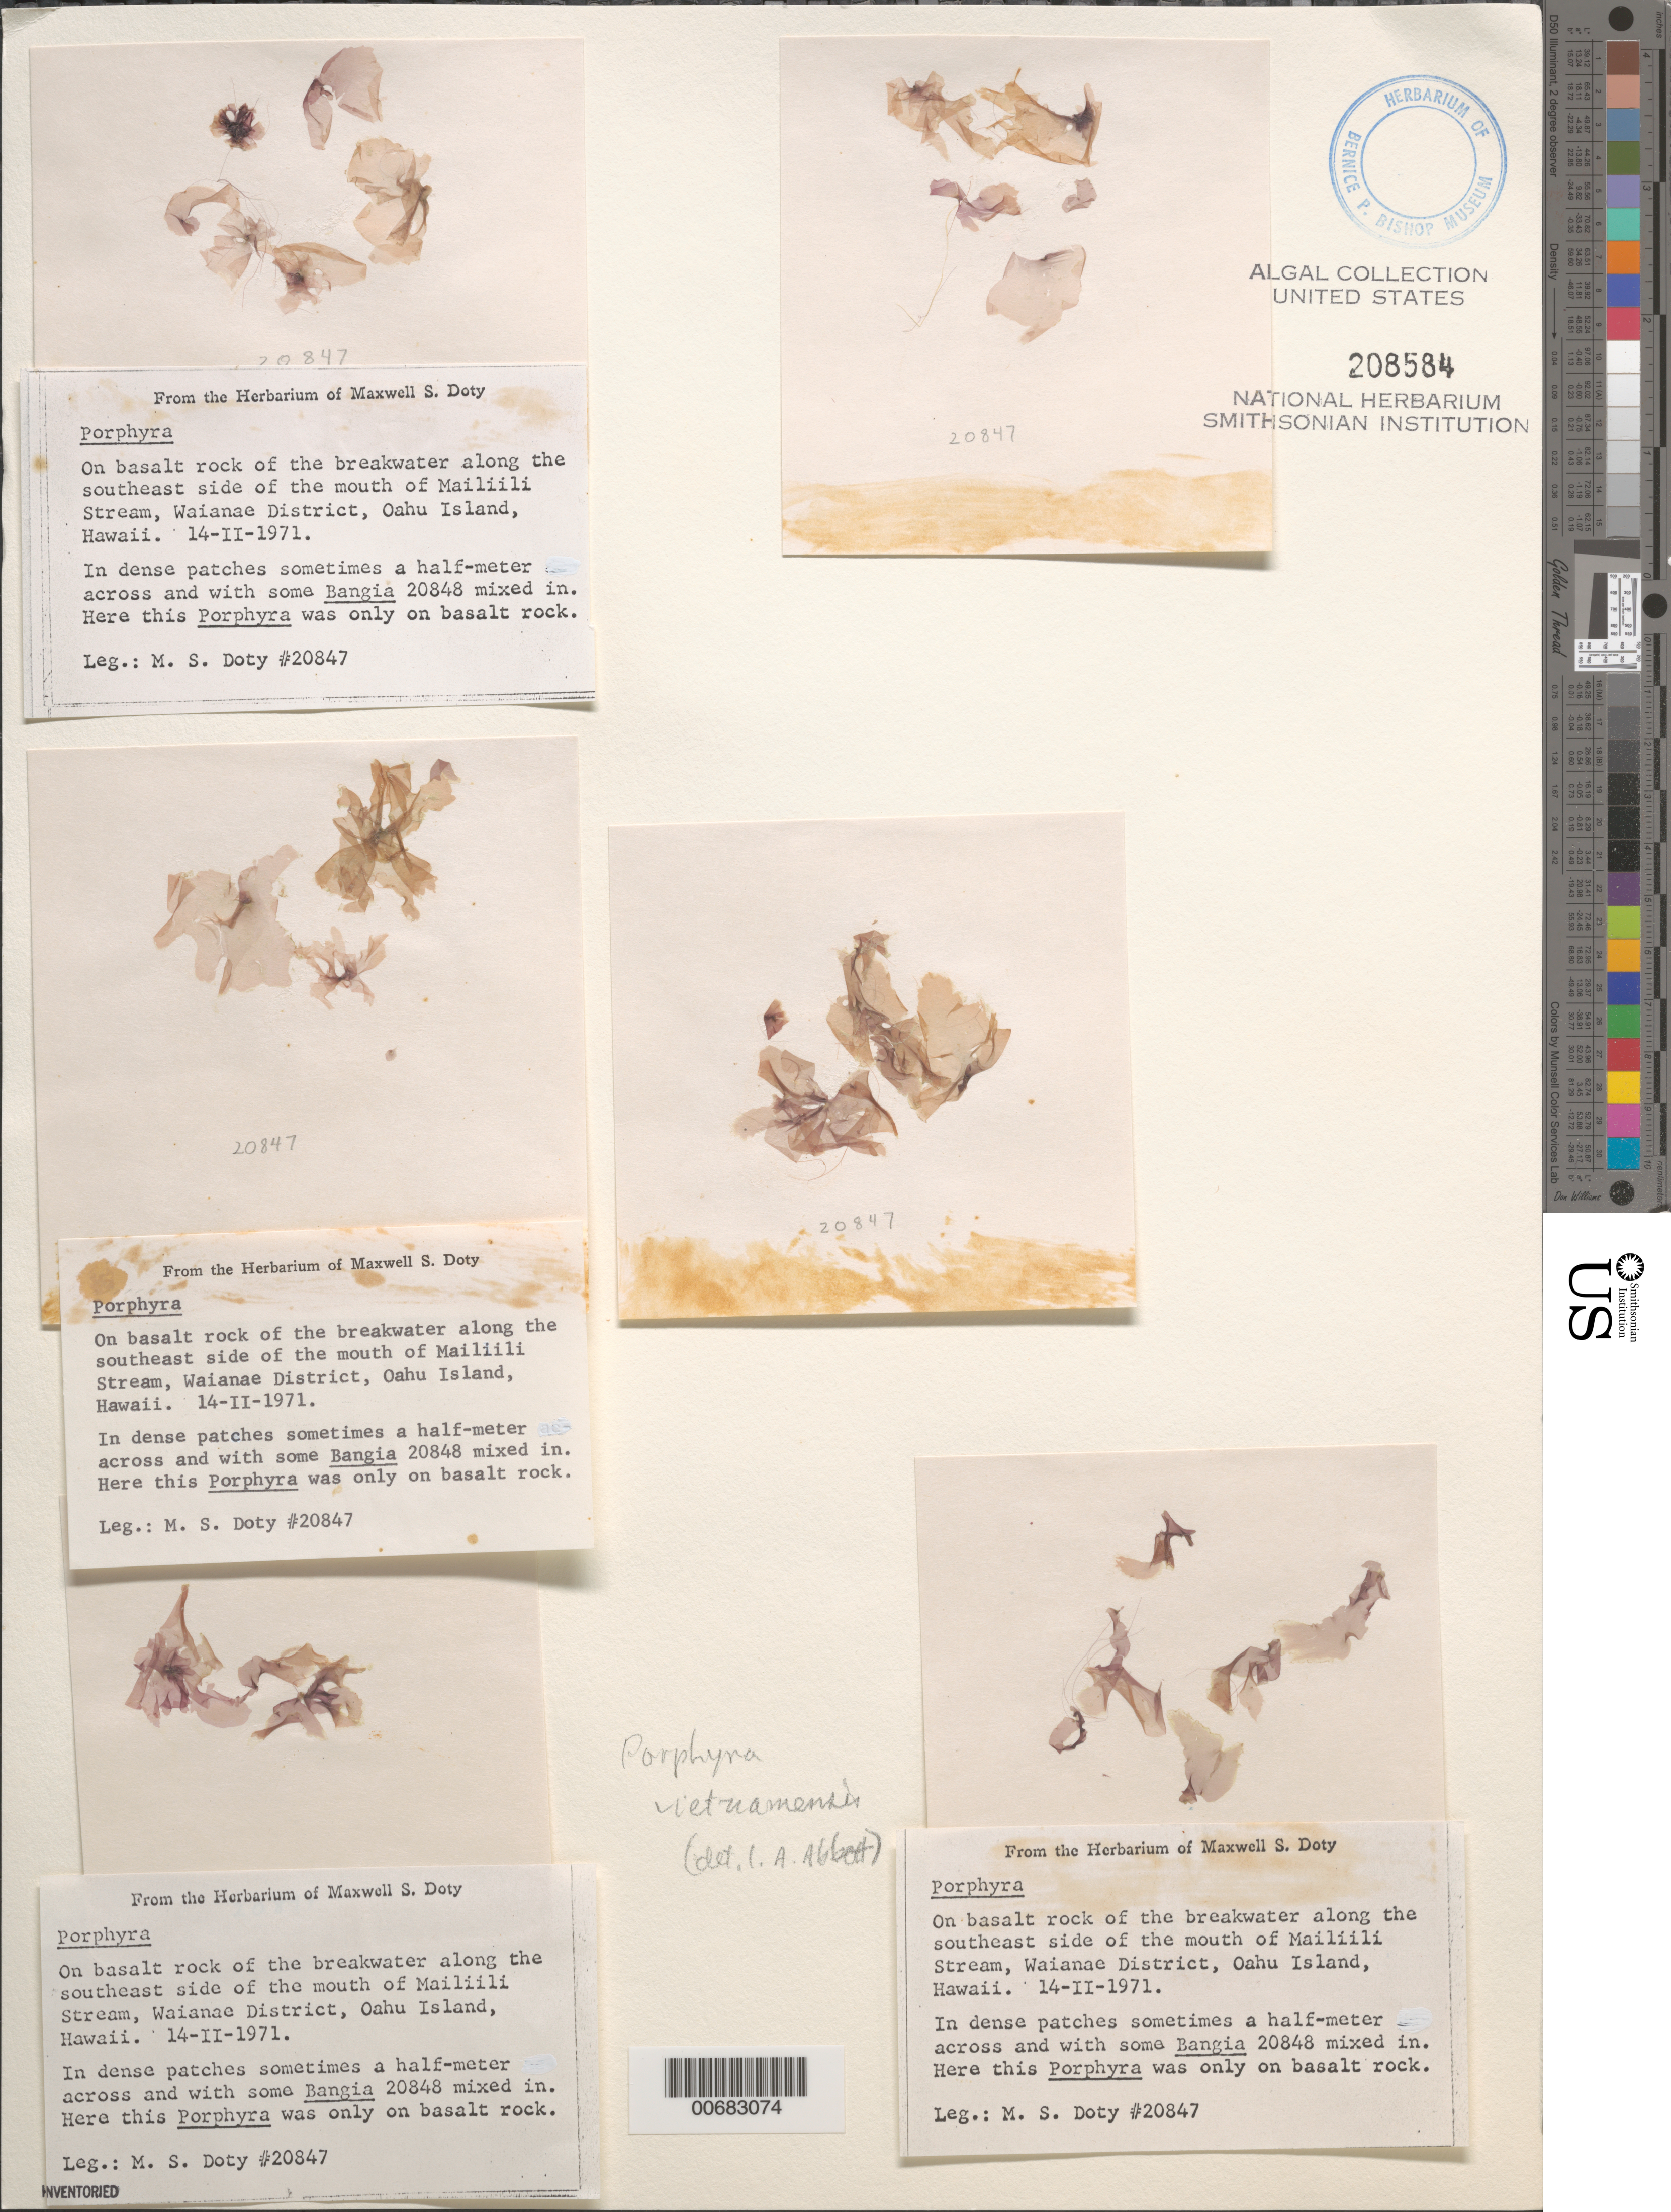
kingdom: Plantae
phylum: Rhodophyta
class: Bangiophyceae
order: Bangiales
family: Bangiaceae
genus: Porphyra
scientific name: Porphyra vietnamensis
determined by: Abbott, Isabella A.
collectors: M. S. Doty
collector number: MSD 20847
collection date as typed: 14 Feb 1971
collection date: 1971-02-14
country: United States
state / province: Hawaii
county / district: Honolulu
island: Oahu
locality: Mailiili Stream mouth, southeast side, Waianae District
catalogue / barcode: US 208584